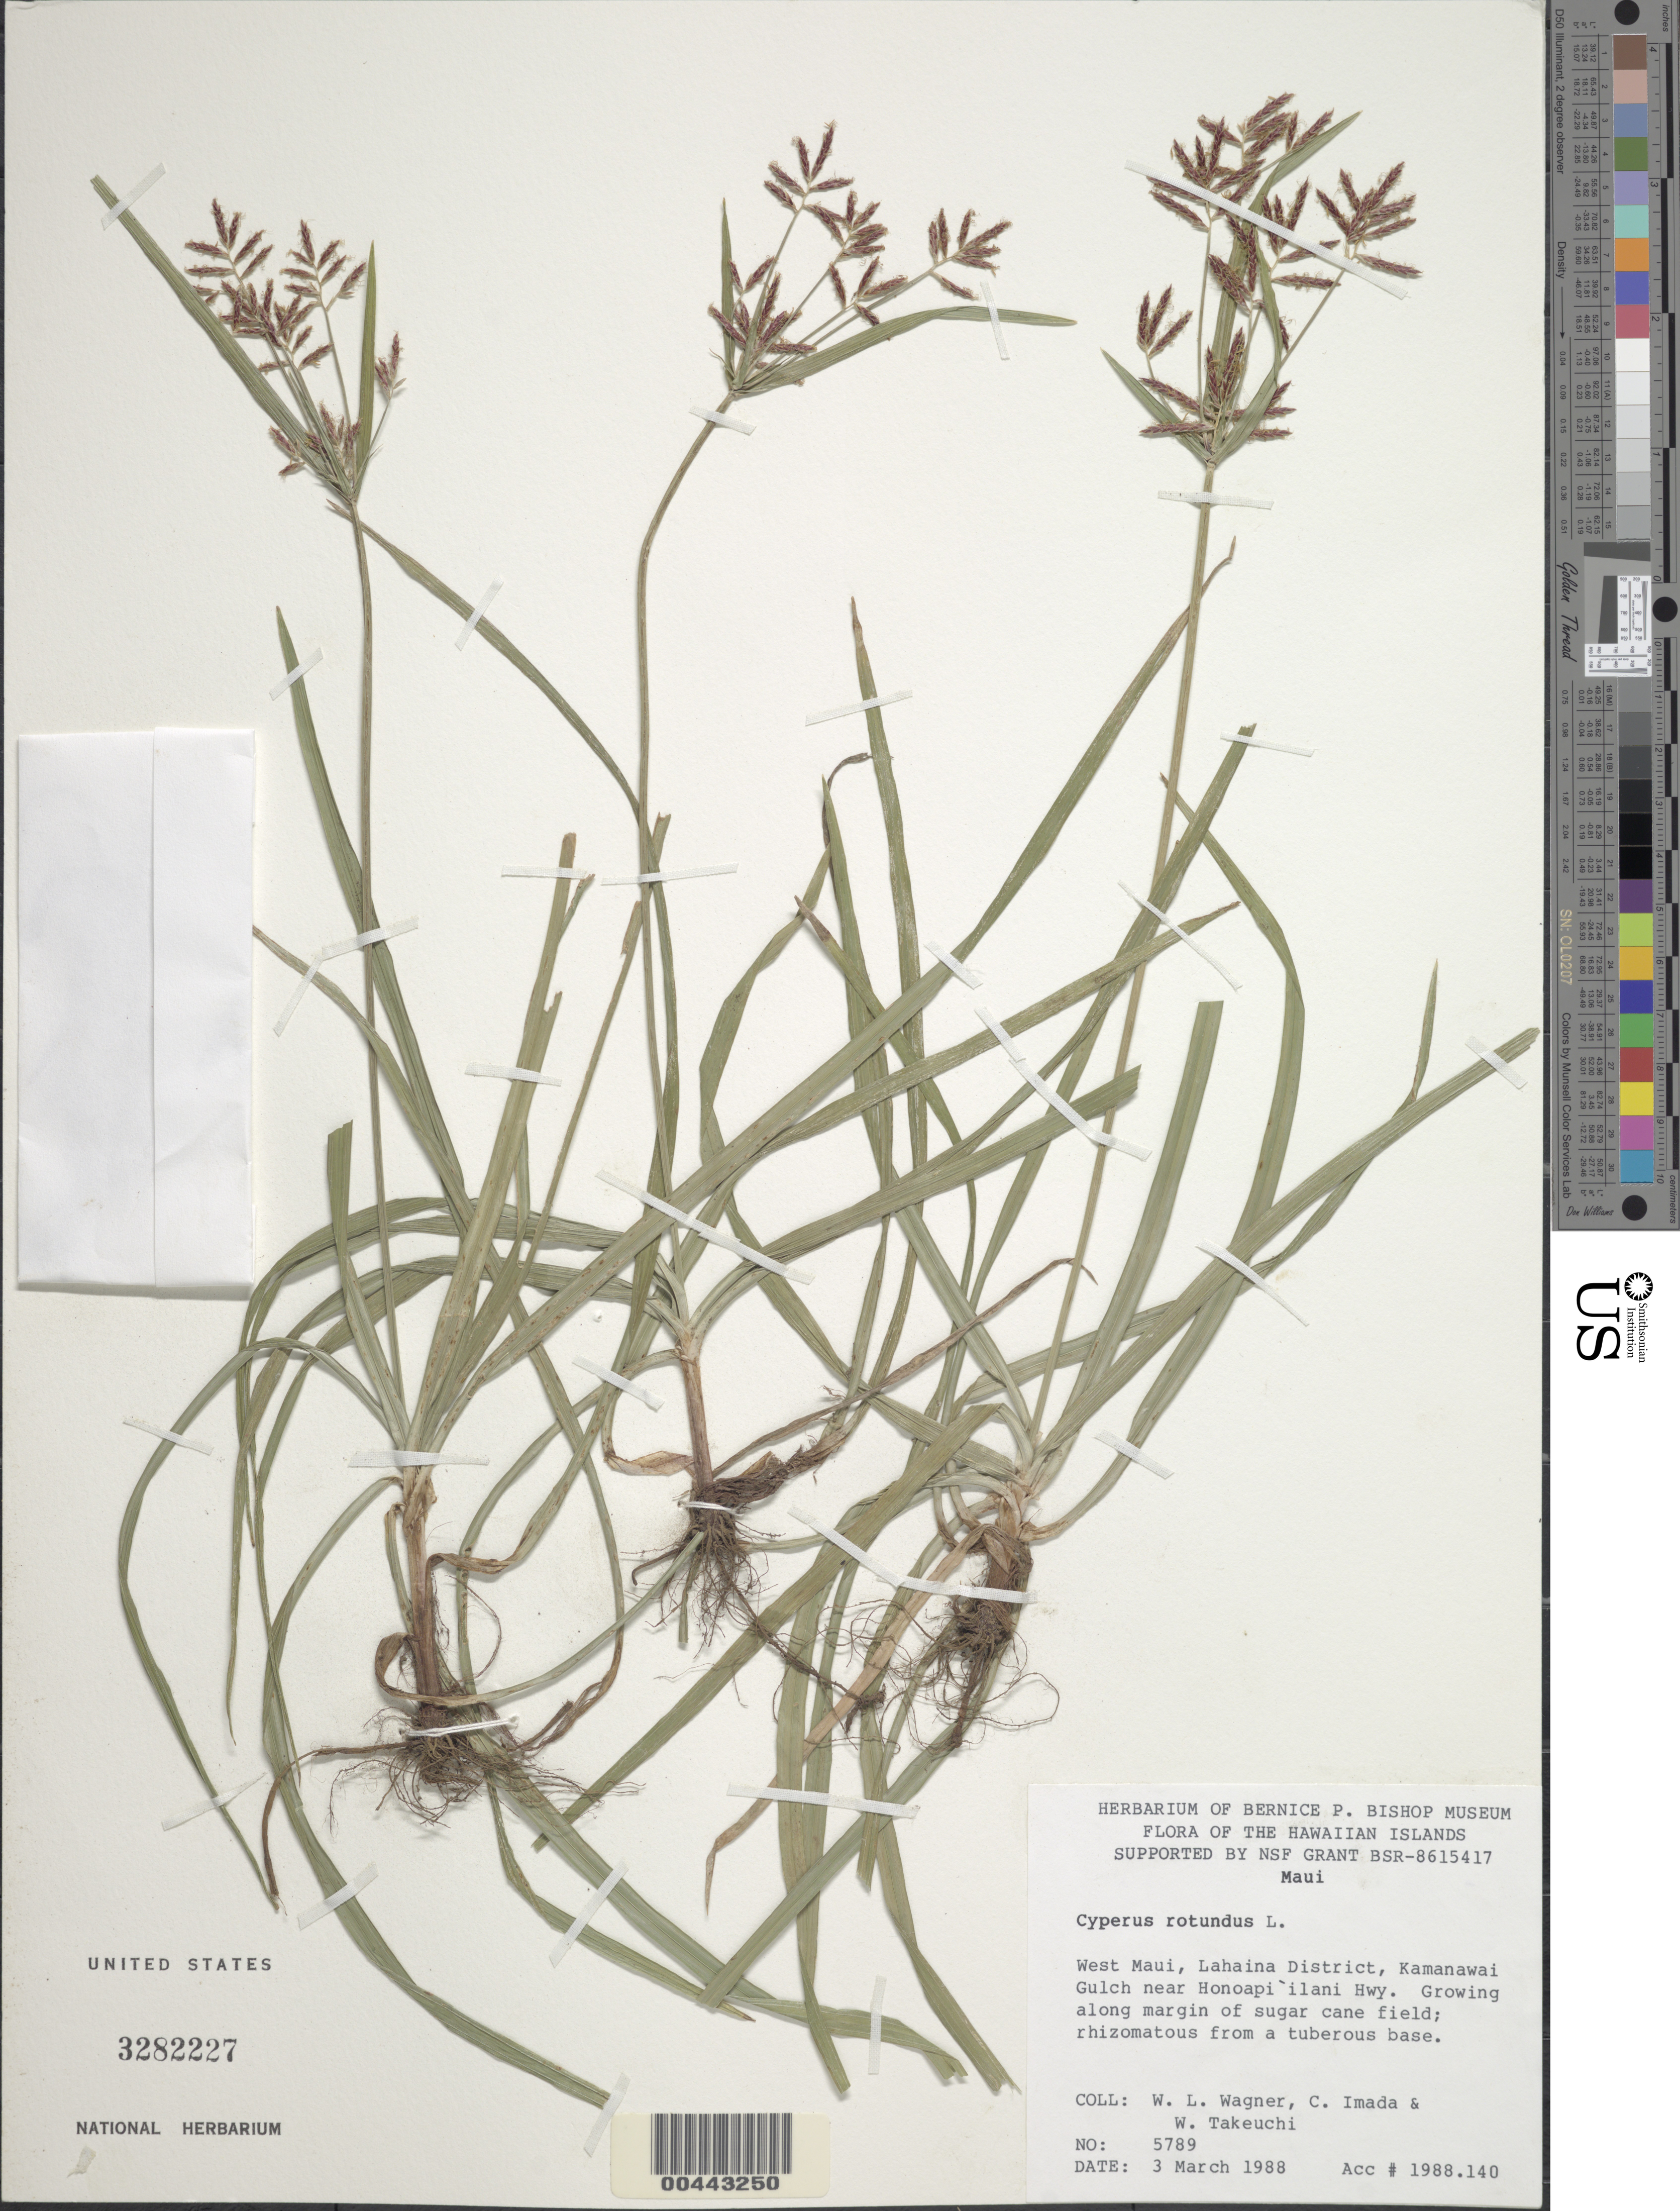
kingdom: Plantae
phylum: Tracheophyta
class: Liliopsida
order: Poales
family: Cyperaceae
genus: Cyperus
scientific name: Cyperus rotundus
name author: L.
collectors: W. L. Wagner, C. Imada & W. N. Takeuchi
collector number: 5789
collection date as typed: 3 Mar 1988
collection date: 1988-03-03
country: United States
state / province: Hawaii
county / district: Maui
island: Maui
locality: W Maui, Lahaina District, Kamanawai Gulch near Honoapi'ilani Hwy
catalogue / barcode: US 3282227